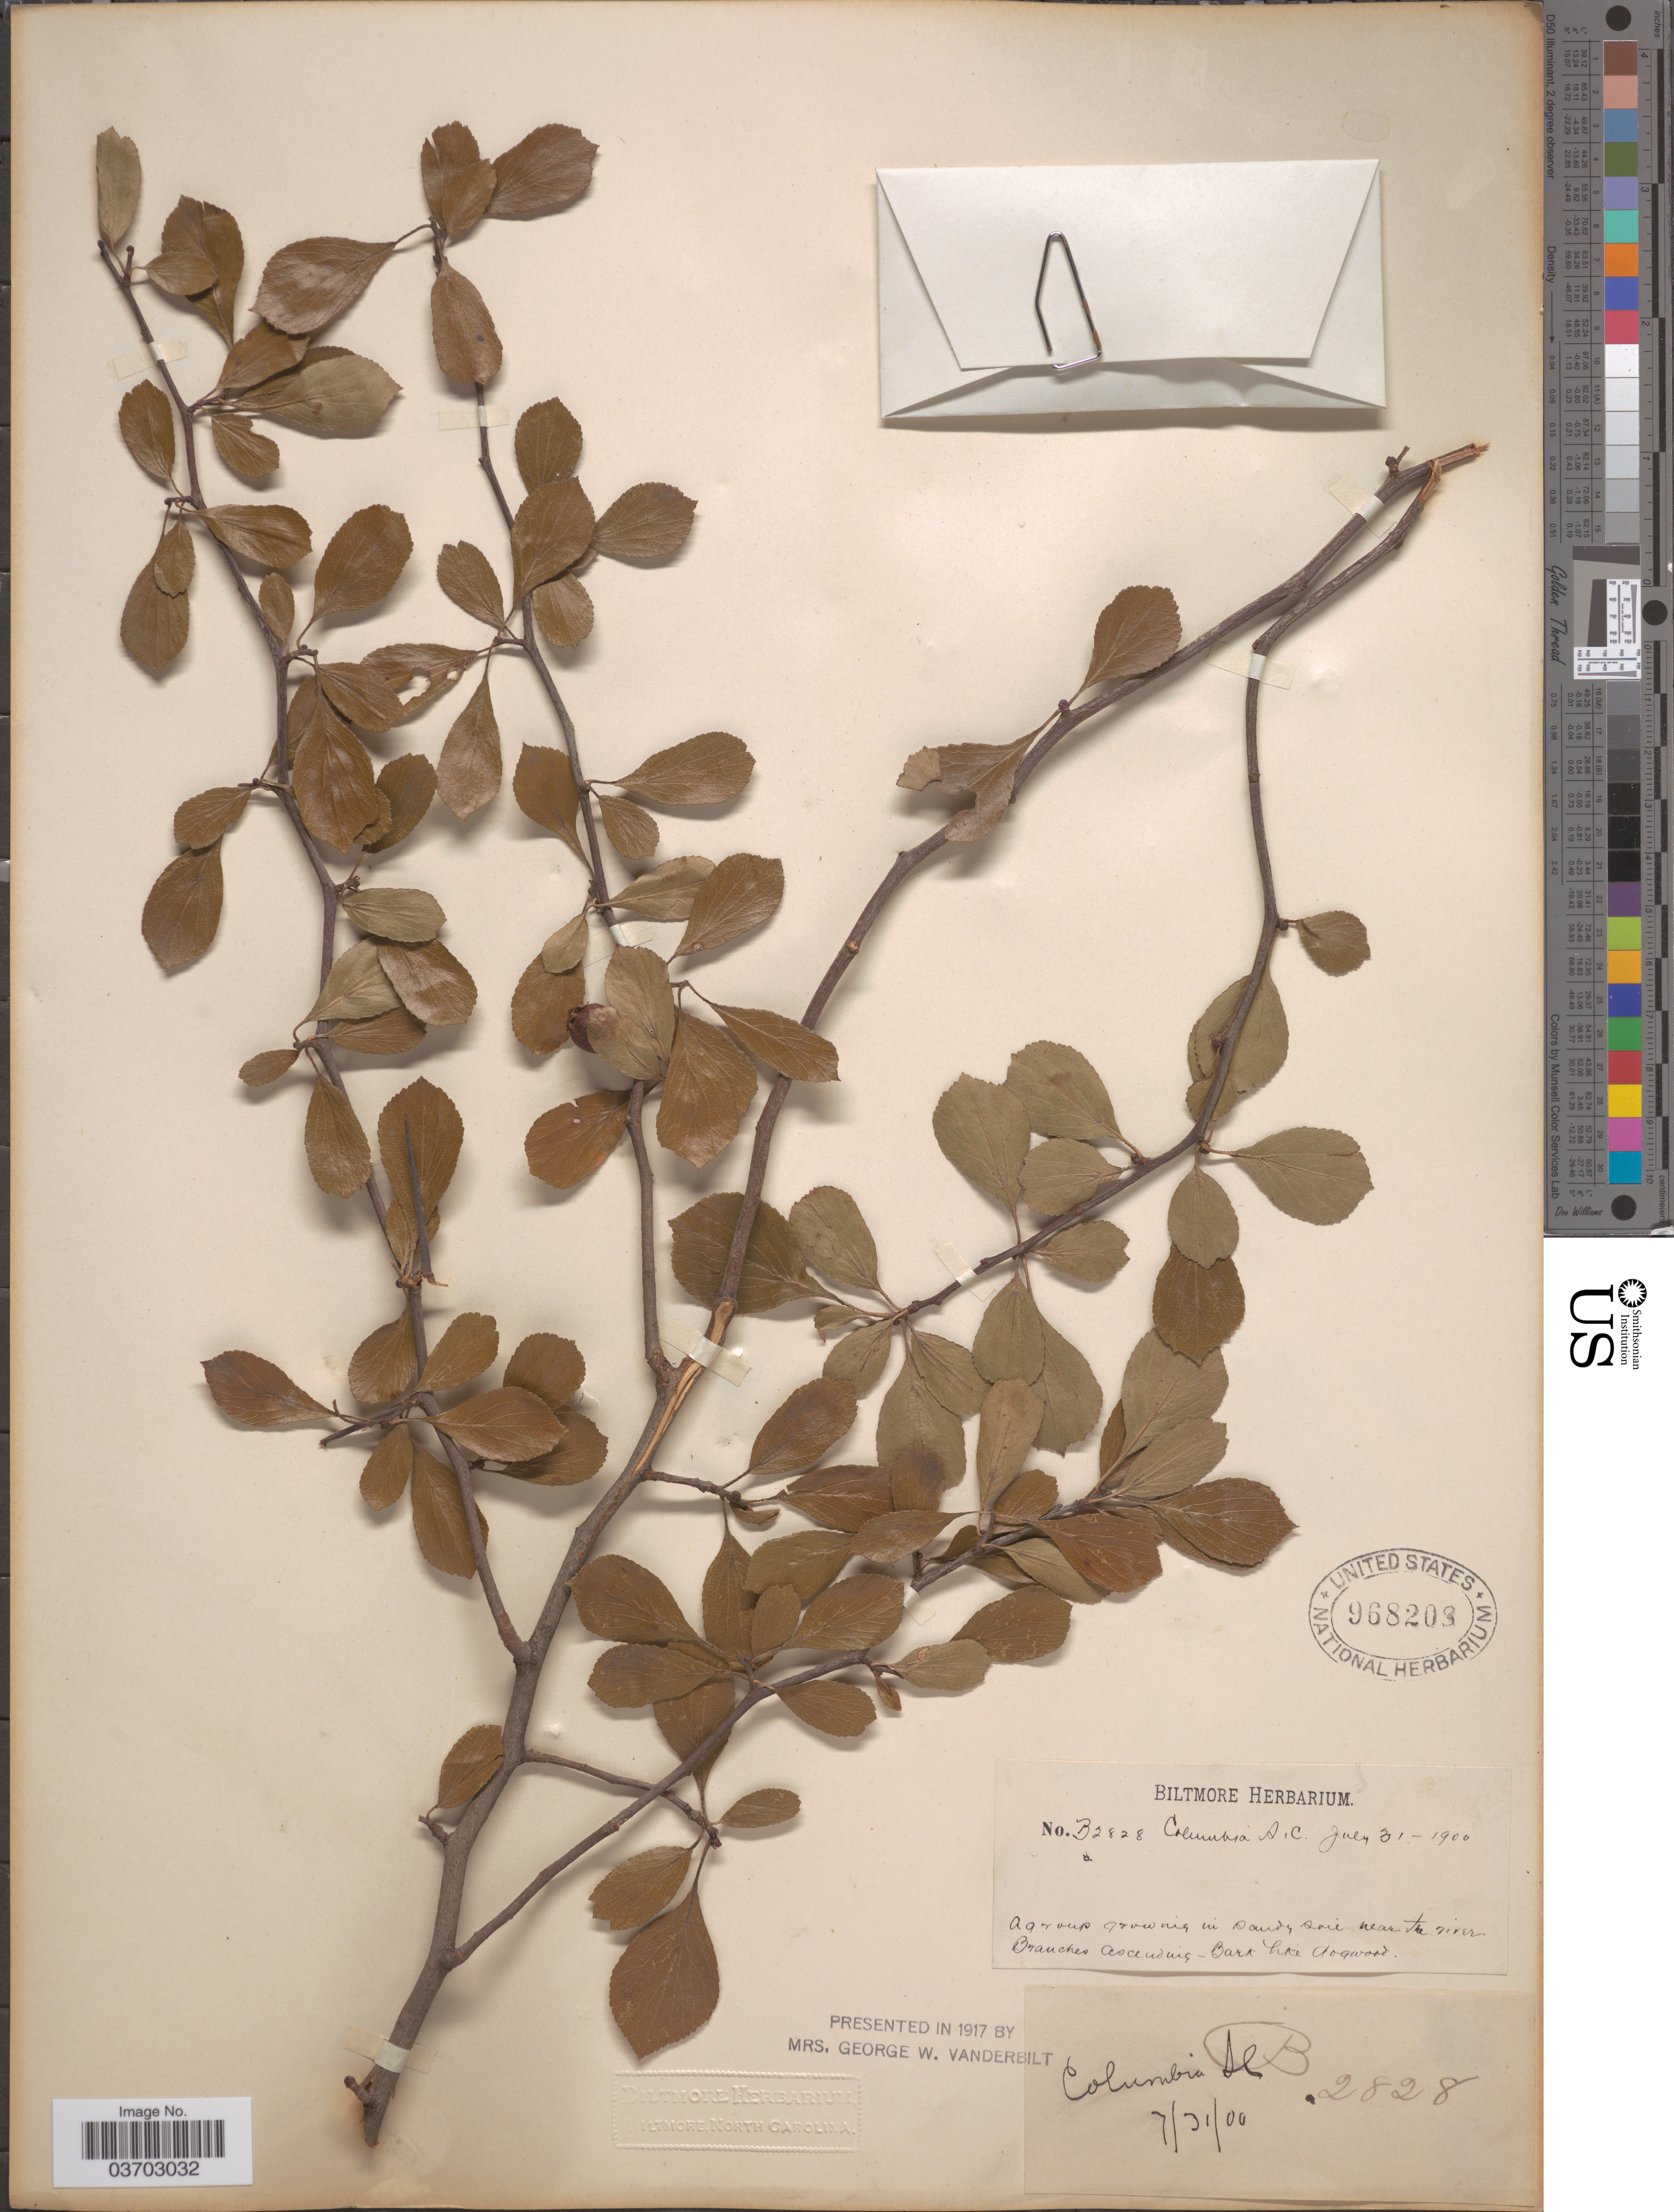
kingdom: Plantae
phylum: Tracheophyta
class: Magnoliopsida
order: Rosales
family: Rosaceae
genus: Crataegus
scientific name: Crataegus necopinata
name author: Pojark.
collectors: ex herb. Biltmore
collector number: B2828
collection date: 1900-07-31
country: United States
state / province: South Carolina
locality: Columbia.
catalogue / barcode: US 968203